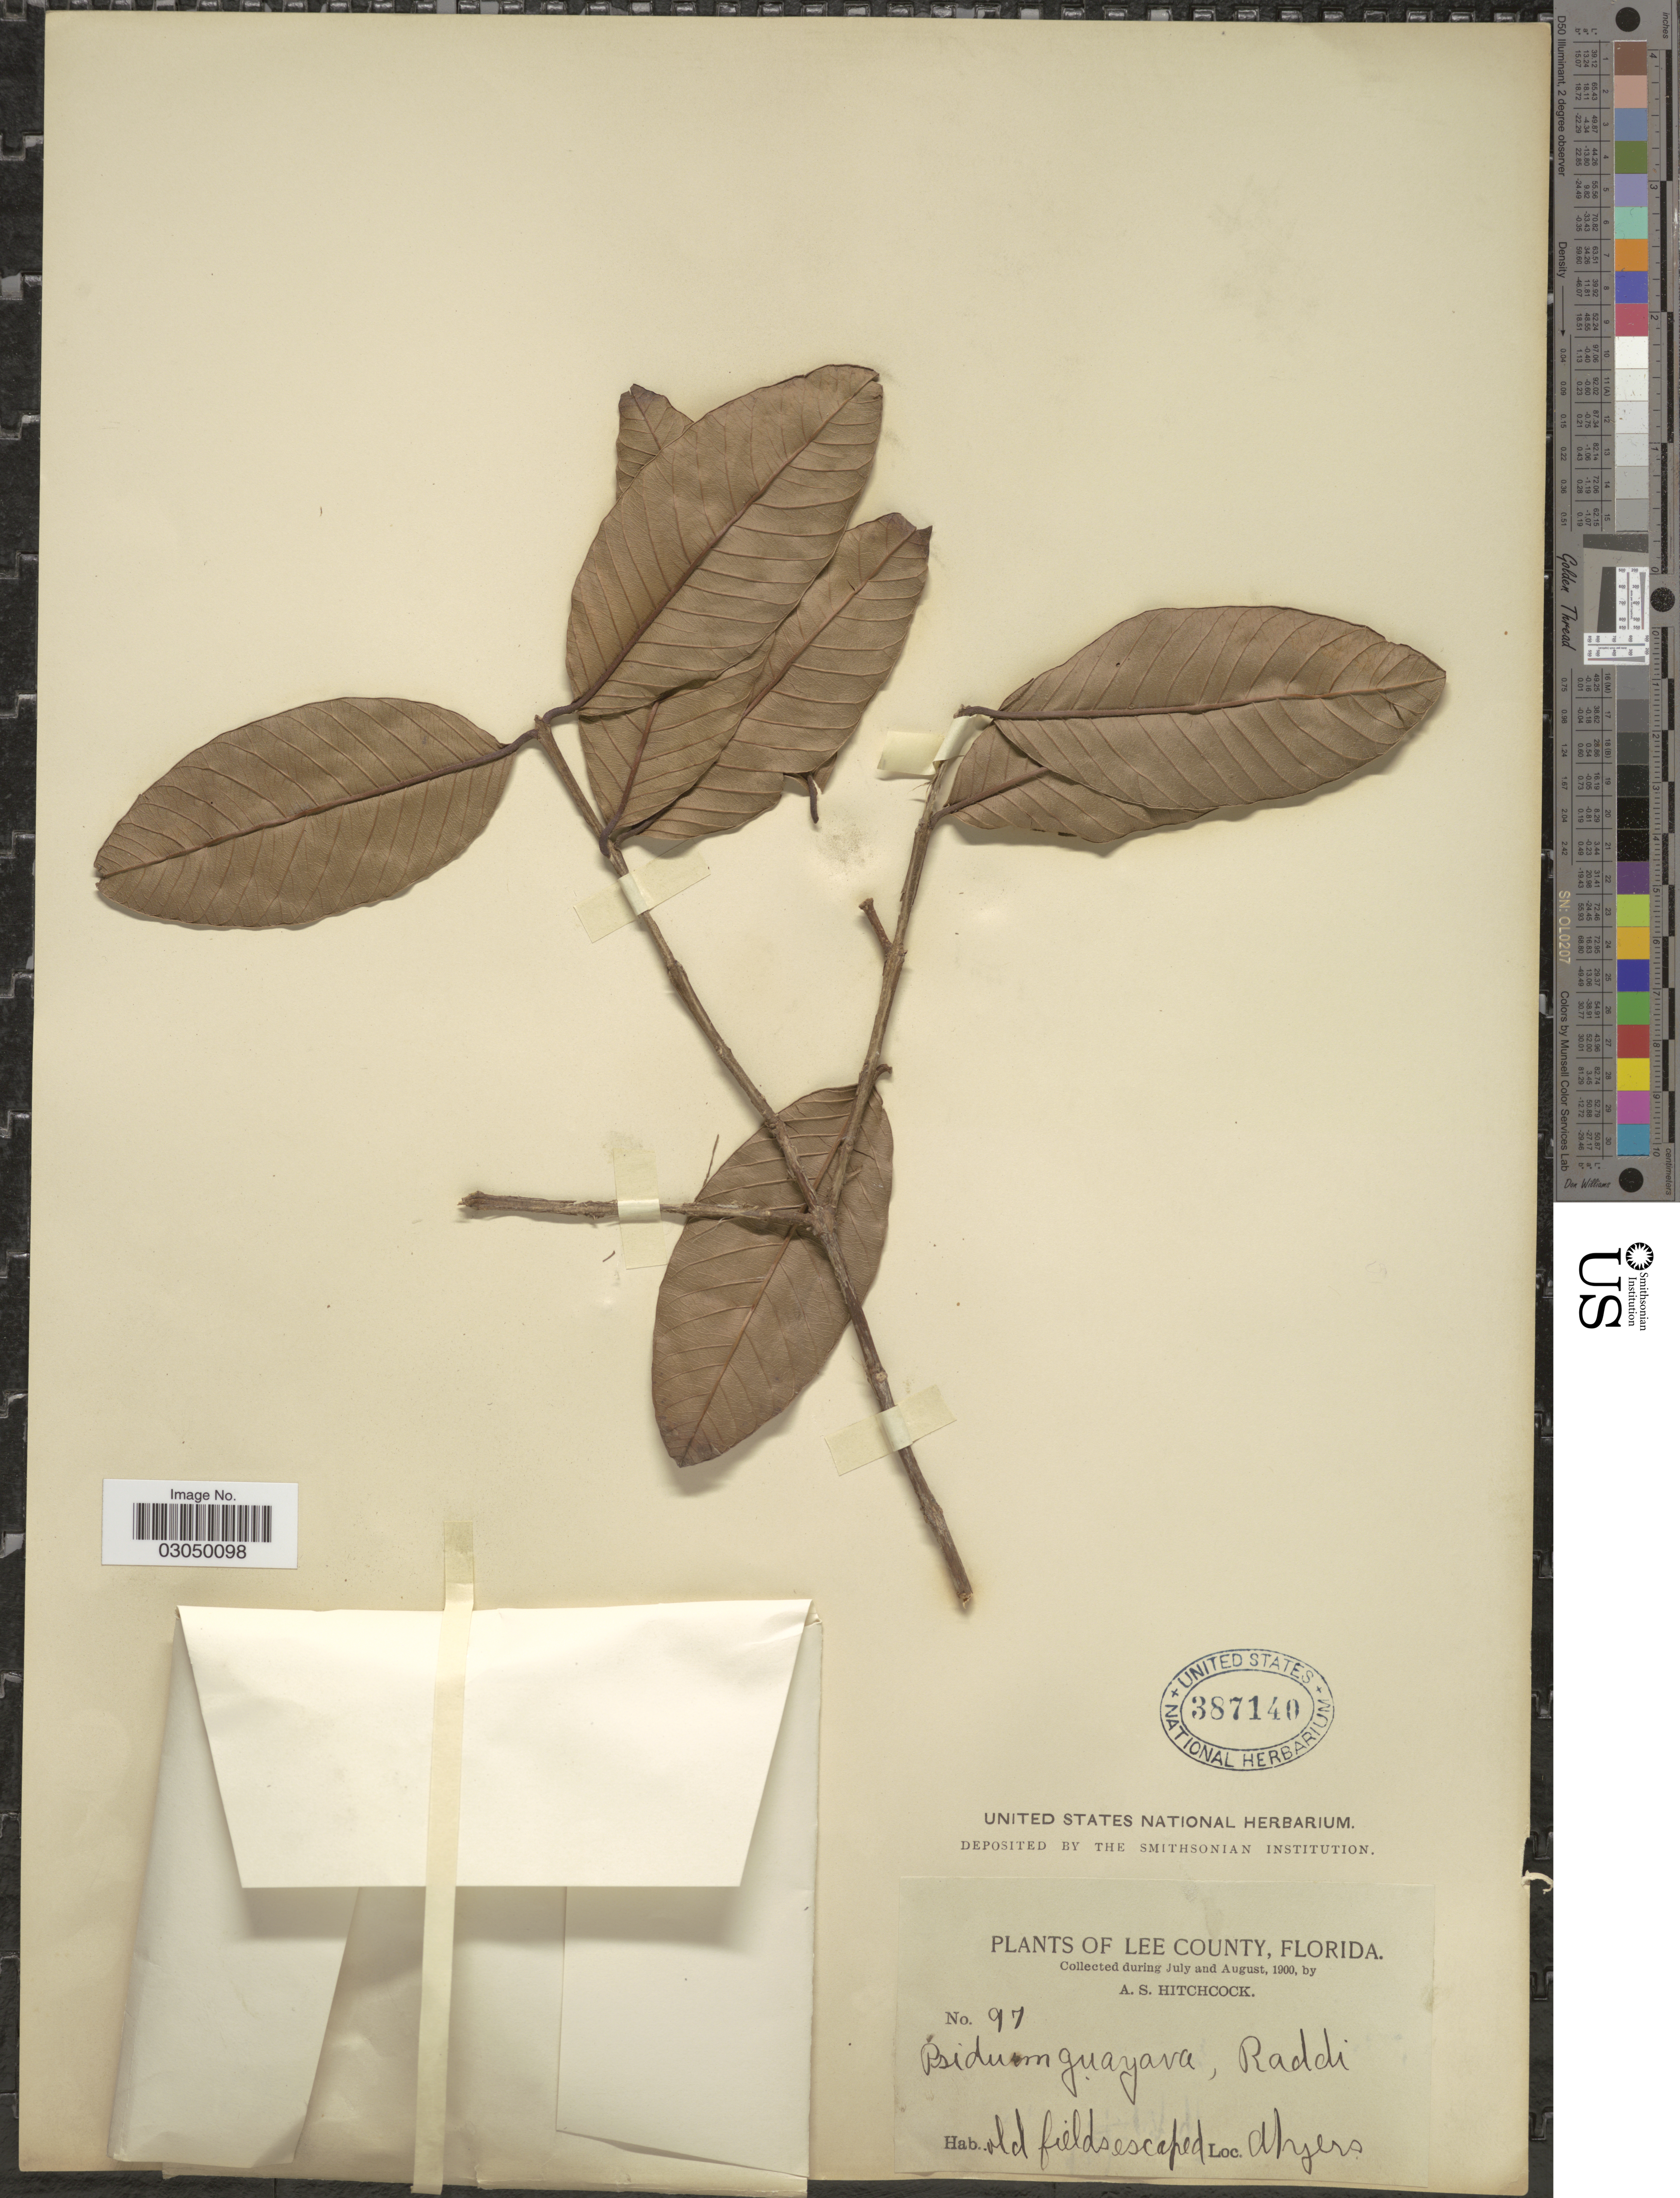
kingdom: Plantae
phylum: Tracheophyta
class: Magnoliopsida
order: Myrtales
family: Myrtaceae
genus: Psidium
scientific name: Psidium guayava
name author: Raddi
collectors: Myers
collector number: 97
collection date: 1900-07/1900-08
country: United States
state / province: Florida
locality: Lee County.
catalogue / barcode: US 387140